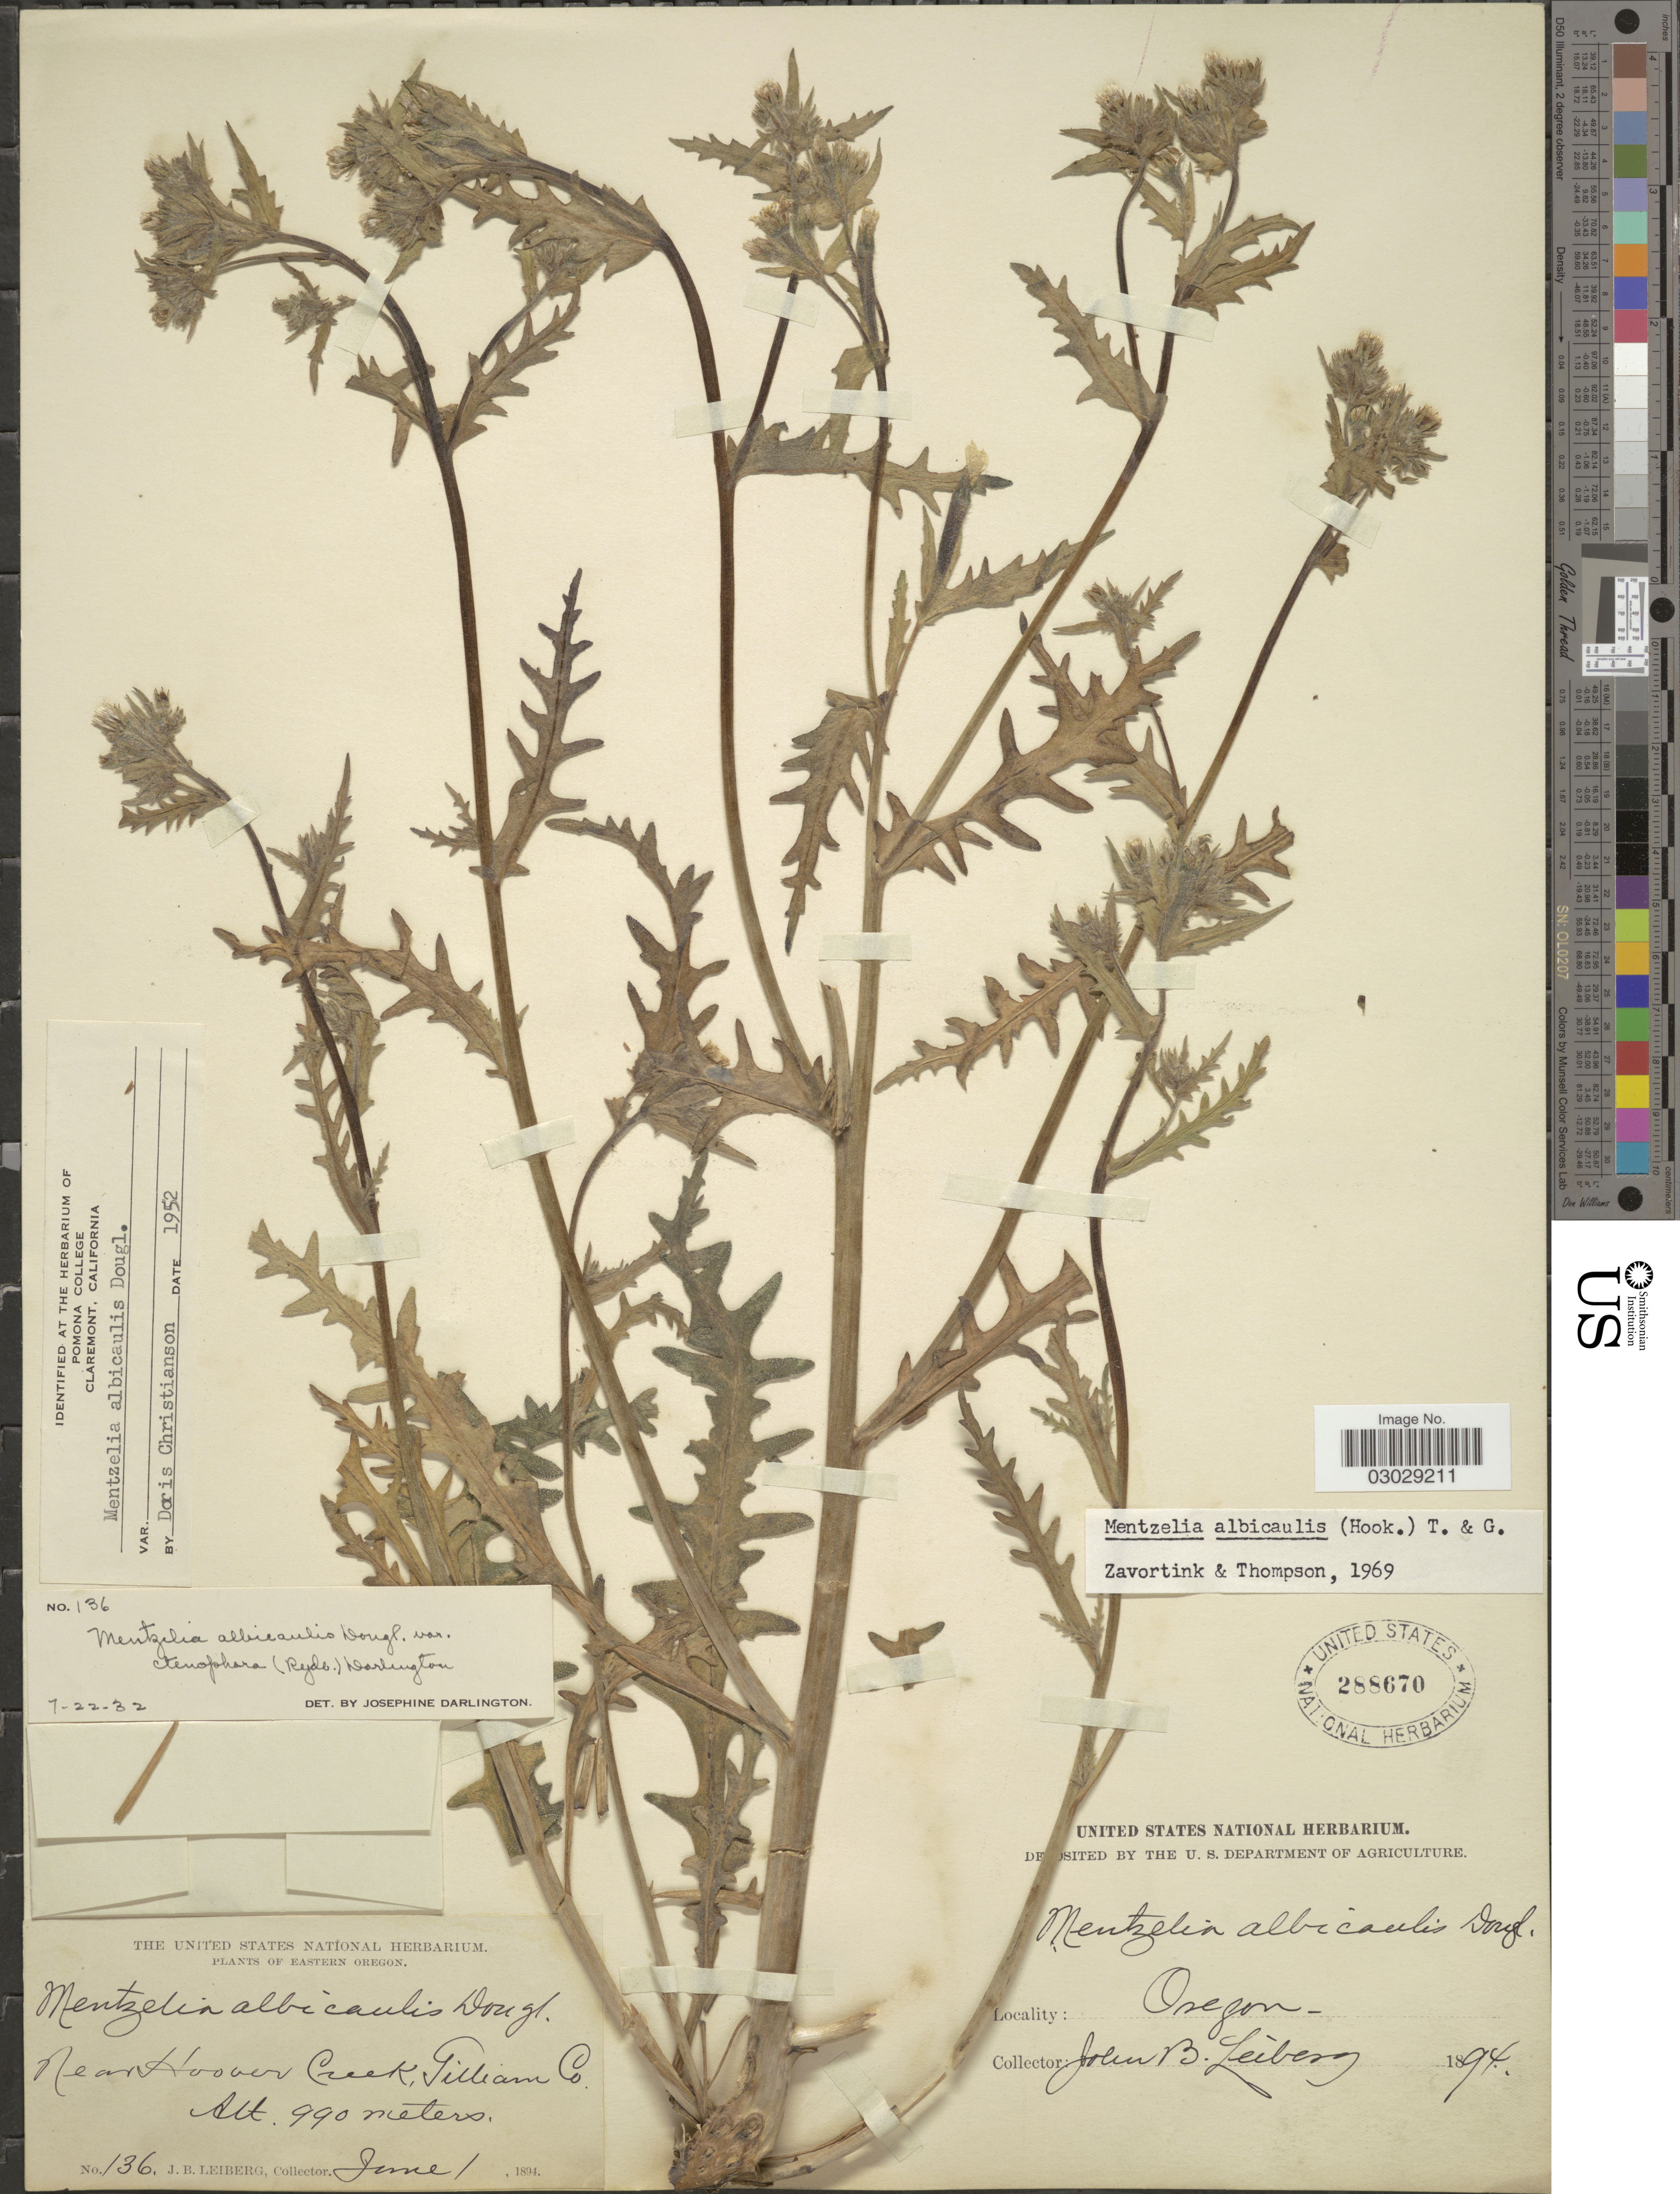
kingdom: Plantae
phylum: Tracheophyta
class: Magnoliopsida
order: Cornales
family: Loasaceae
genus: Mentzelia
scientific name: Mentzelia albicaulis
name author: (Douglas ex Hook.) Douglas ex Torr. & A. Gray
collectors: J. Leiberg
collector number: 136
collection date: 1894-06-01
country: United States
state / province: Oregon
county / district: Gilliam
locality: Eastern Oregon. New Hoover Creek, Gilliam Co.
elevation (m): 990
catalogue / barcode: US 288670